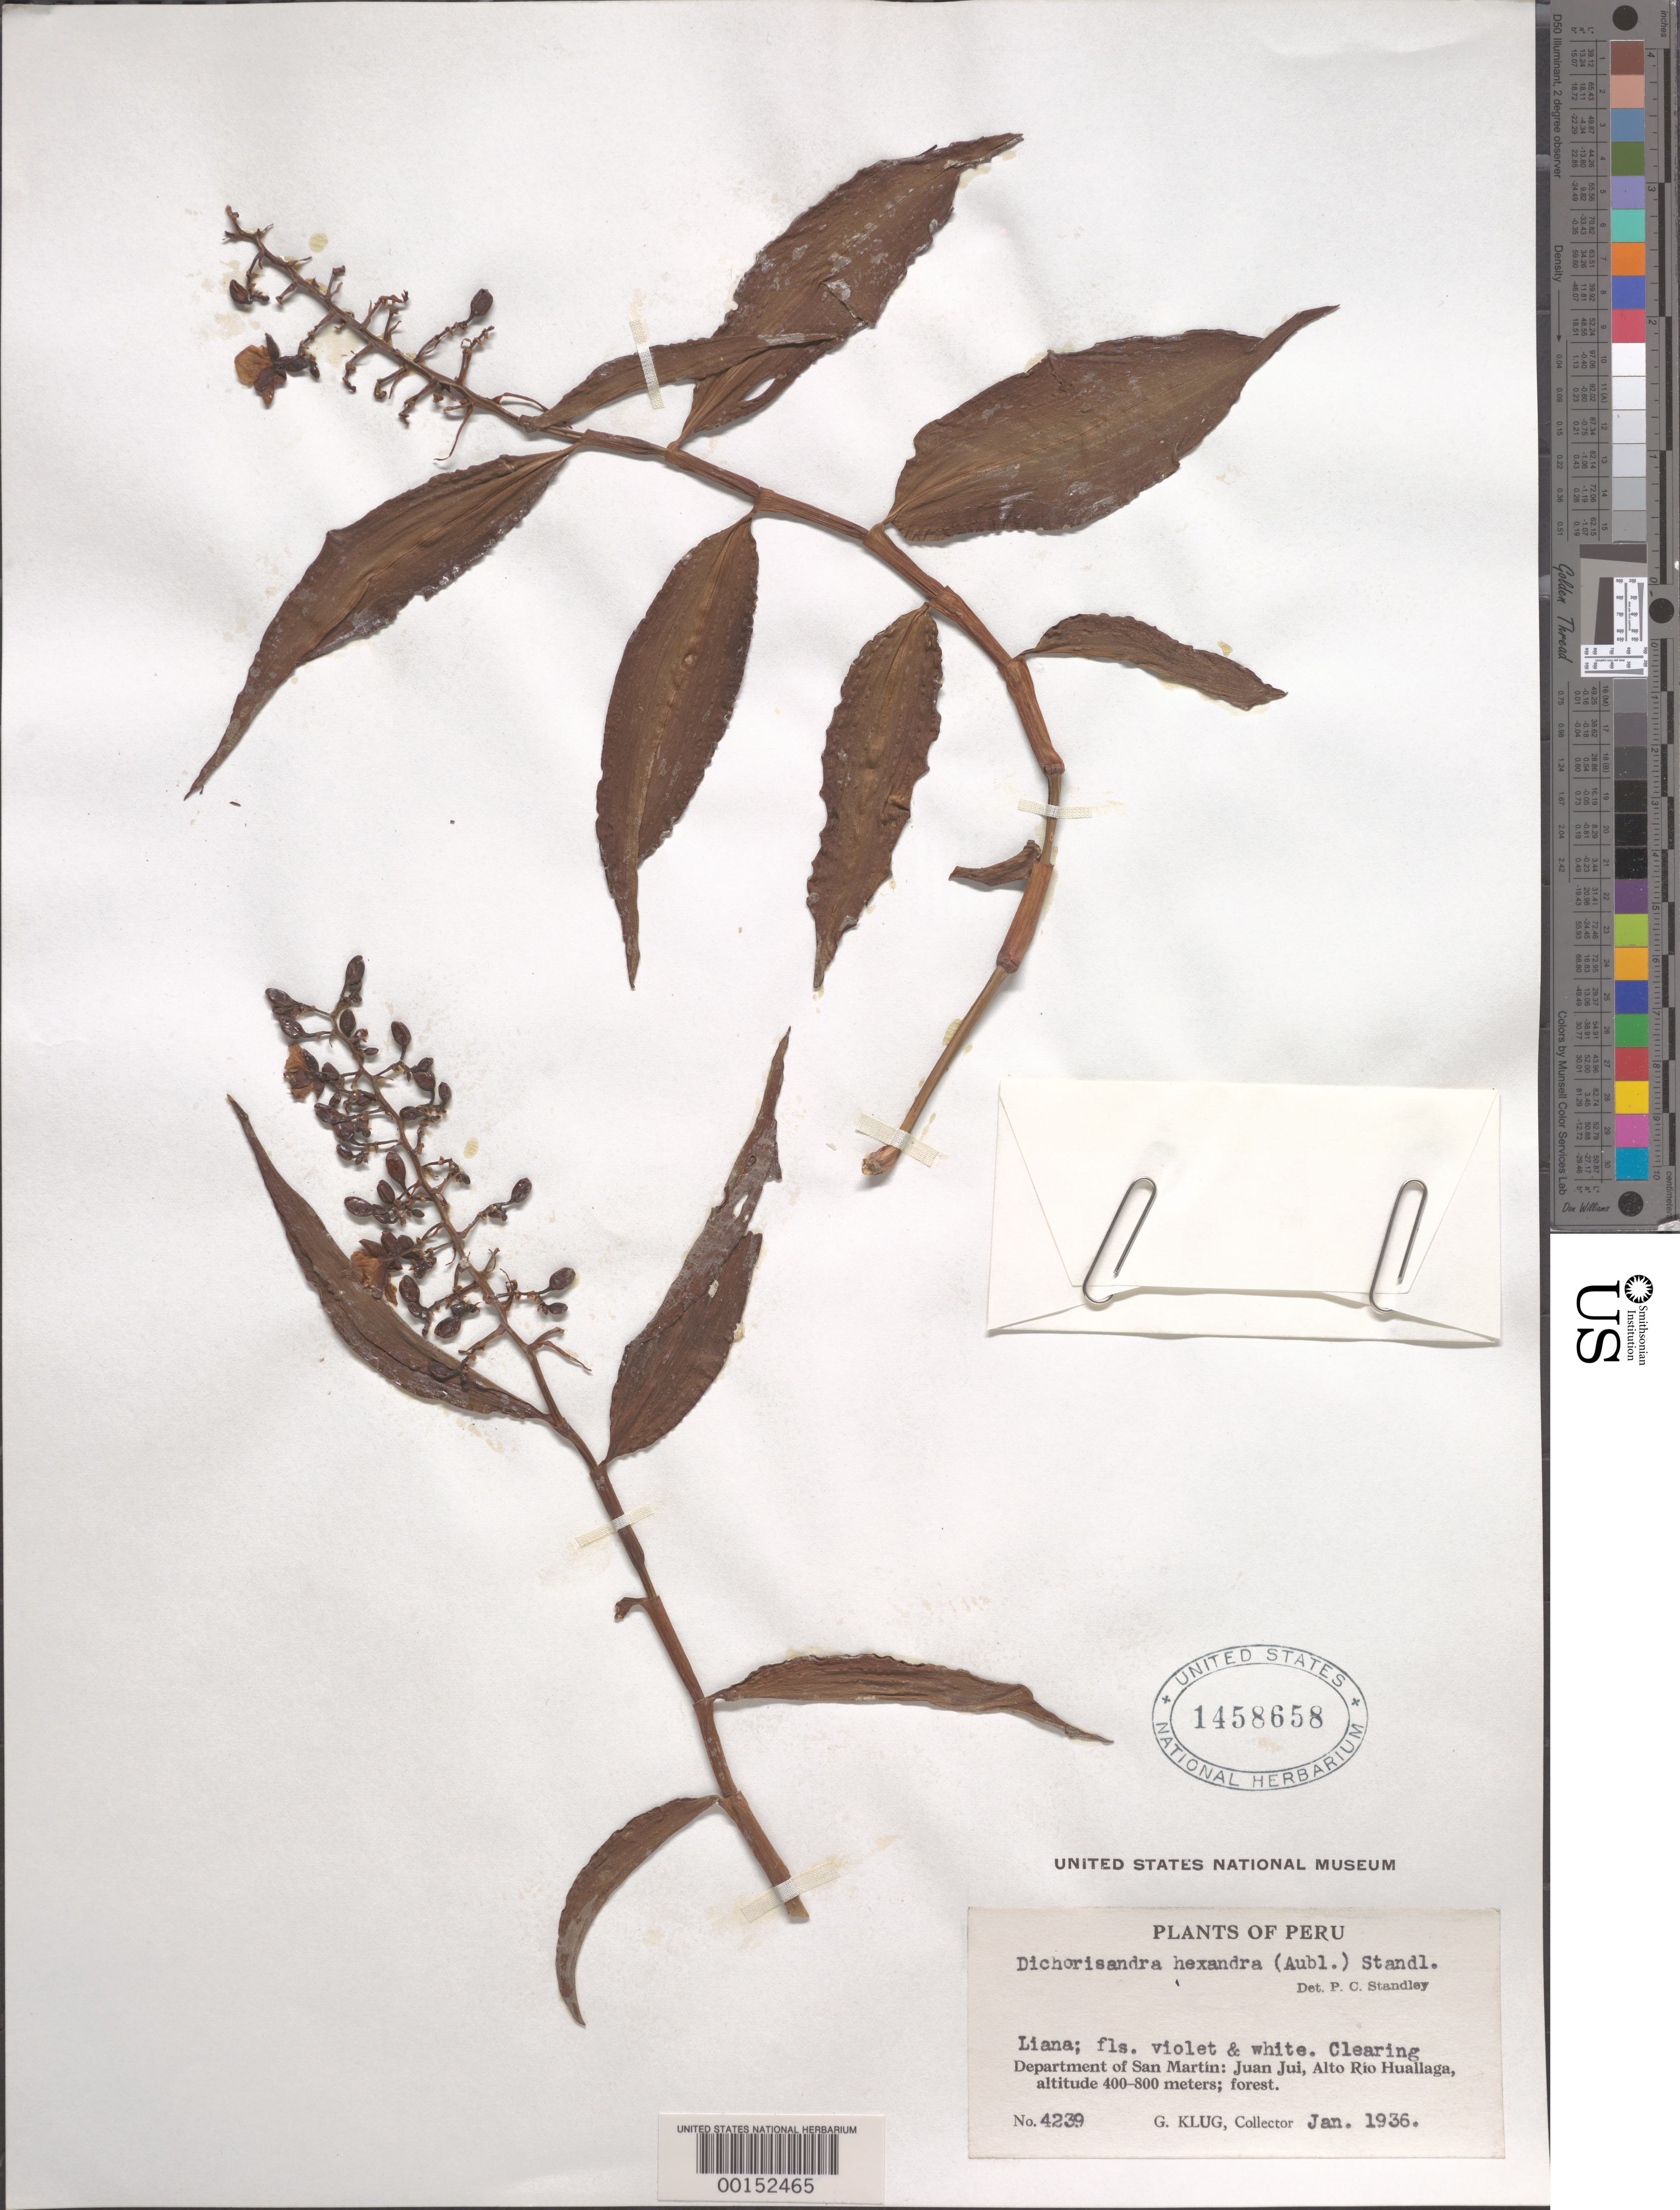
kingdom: Plantae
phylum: Tracheophyta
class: Liliopsida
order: Commelinales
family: Commelinaceae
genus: Dichorisandra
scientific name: Dichorisandra hexandra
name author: (Aubl.) Standl.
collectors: G. Klug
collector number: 4239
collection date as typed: Jan 1936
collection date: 1936-01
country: Peru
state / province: San Martín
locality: Juan jui, alto rio huallaga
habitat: Forest clearing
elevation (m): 400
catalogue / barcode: US 1458658